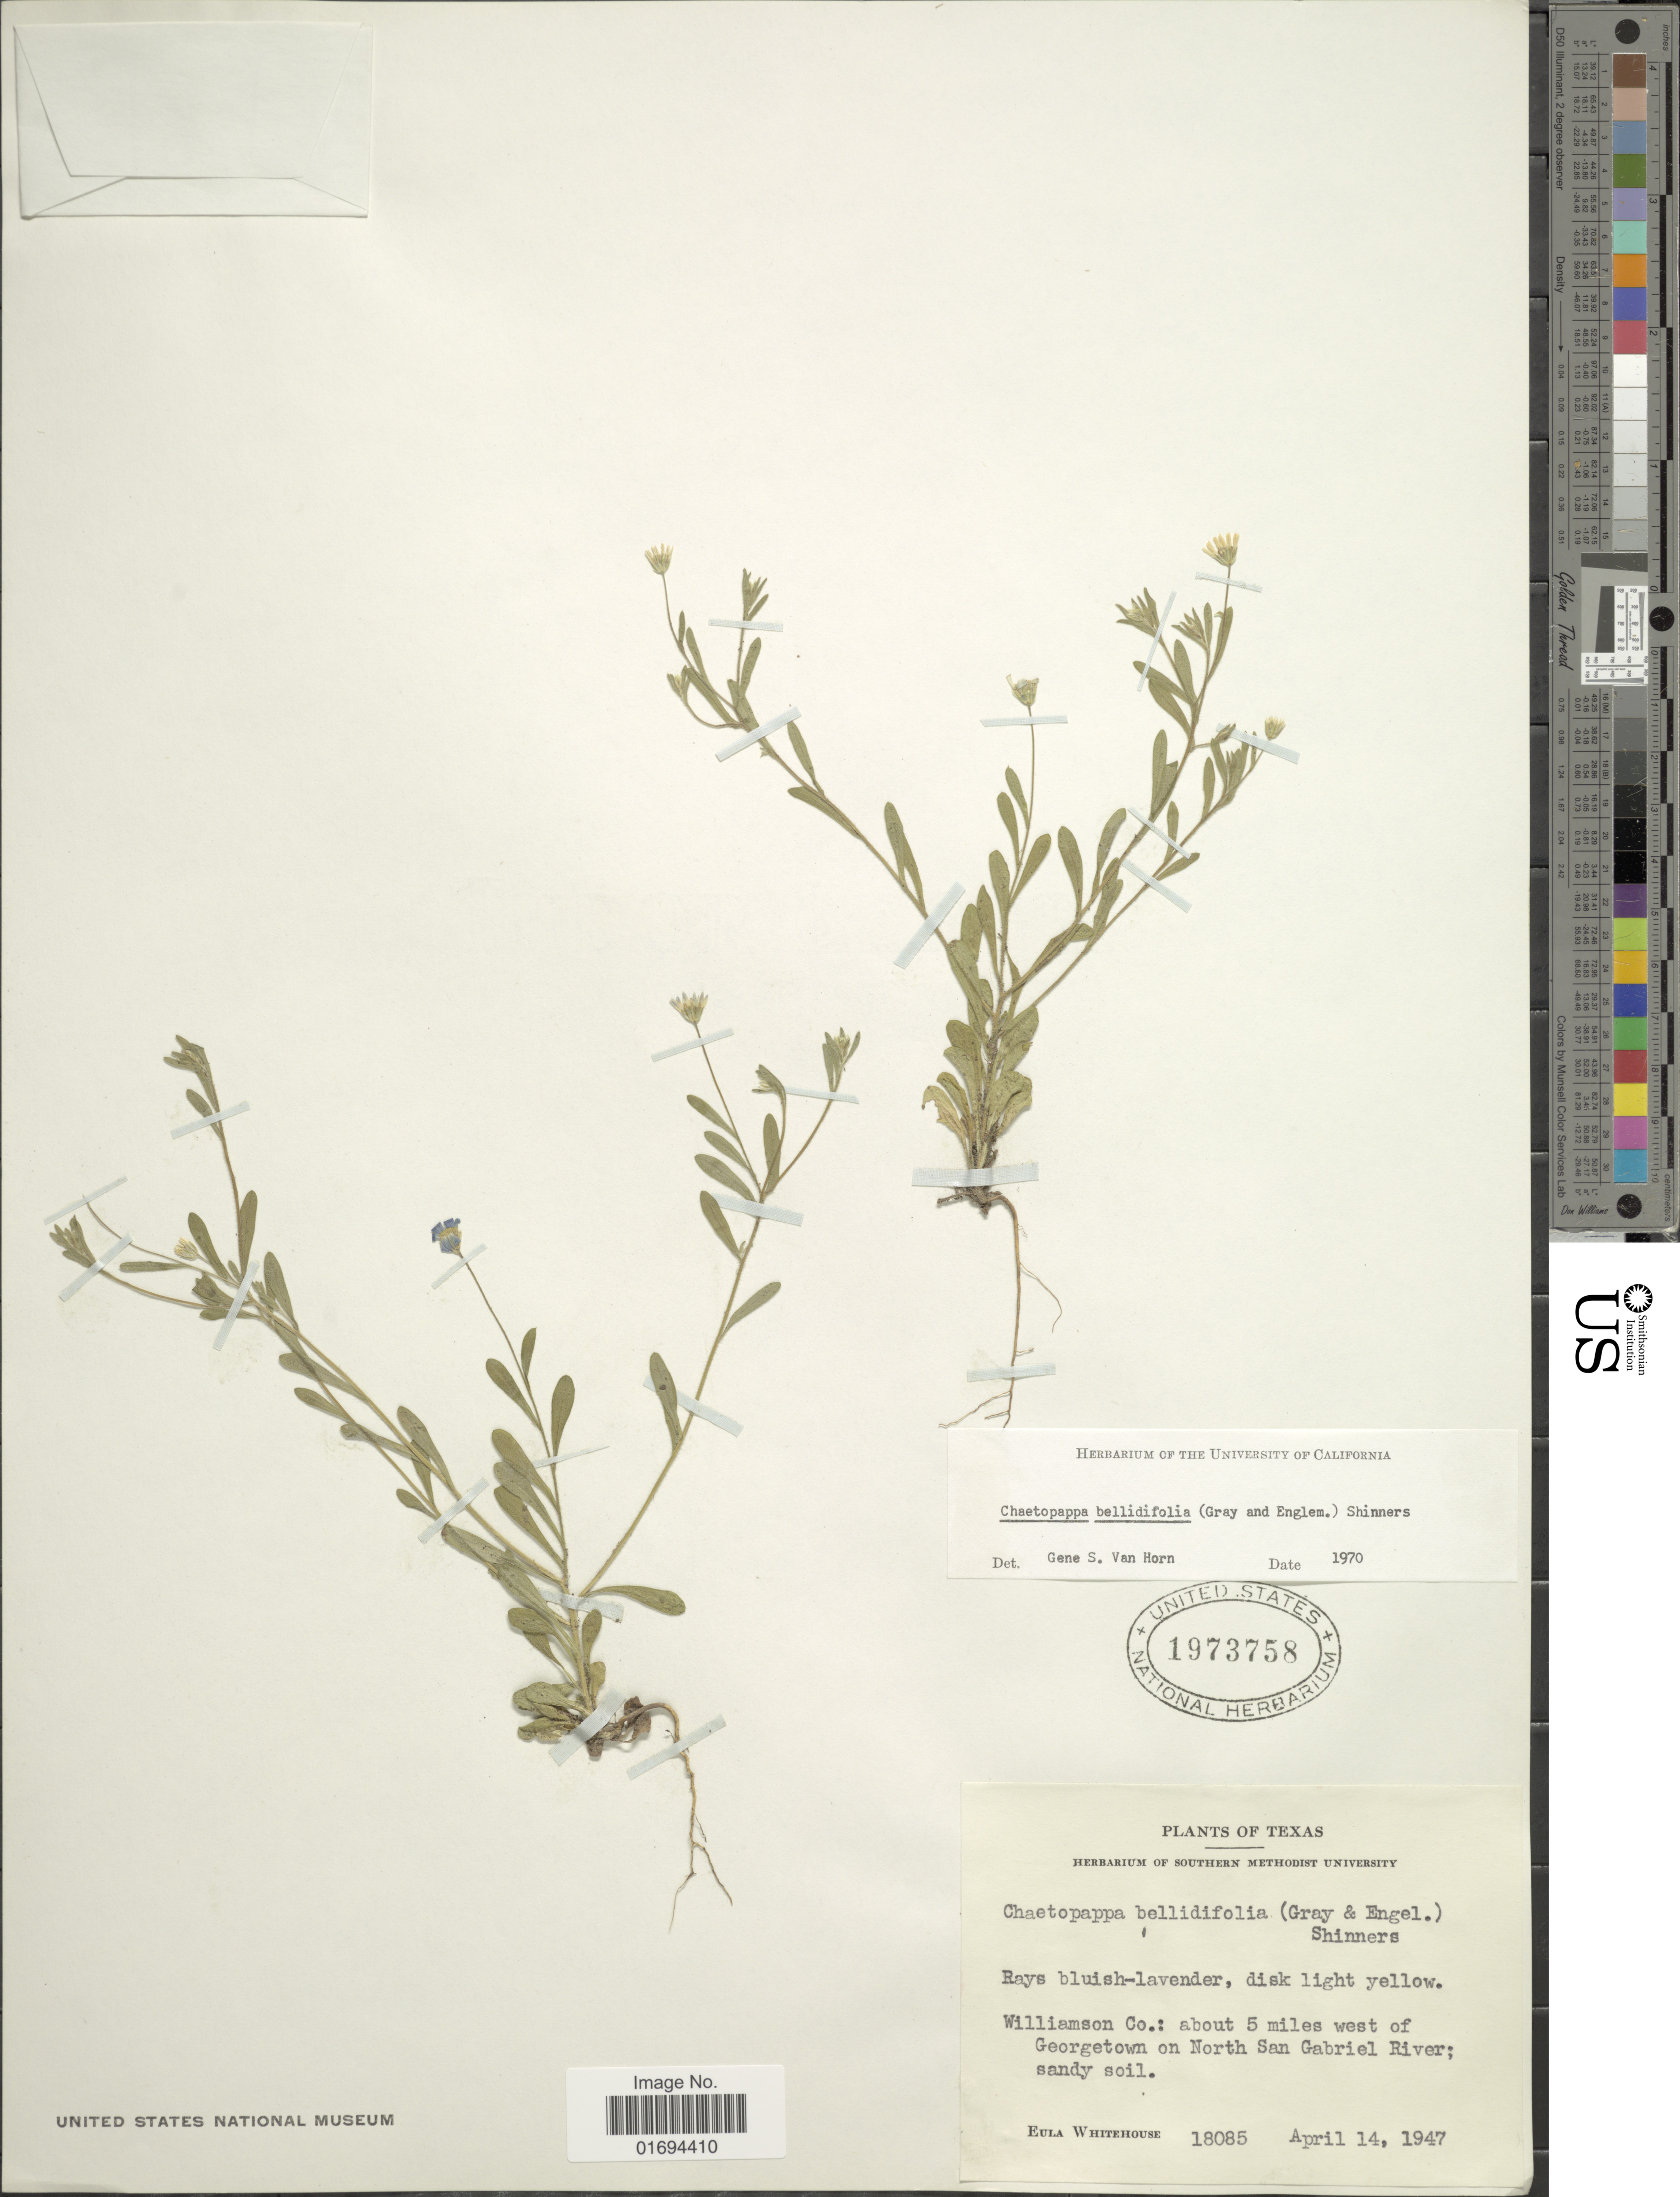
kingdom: Plantae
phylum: Tracheophyta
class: Magnoliopsida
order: Asterales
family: Asteraceae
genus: Chaetopappa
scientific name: Chaetopappa bellidifolia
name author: (A. Gray) Shinners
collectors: E. Whitehouse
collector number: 18085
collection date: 1947-04-14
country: United States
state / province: Texas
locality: Williamson Co.: about 5 miles west of Georgetown on North San Gabriel River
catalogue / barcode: US 1973758